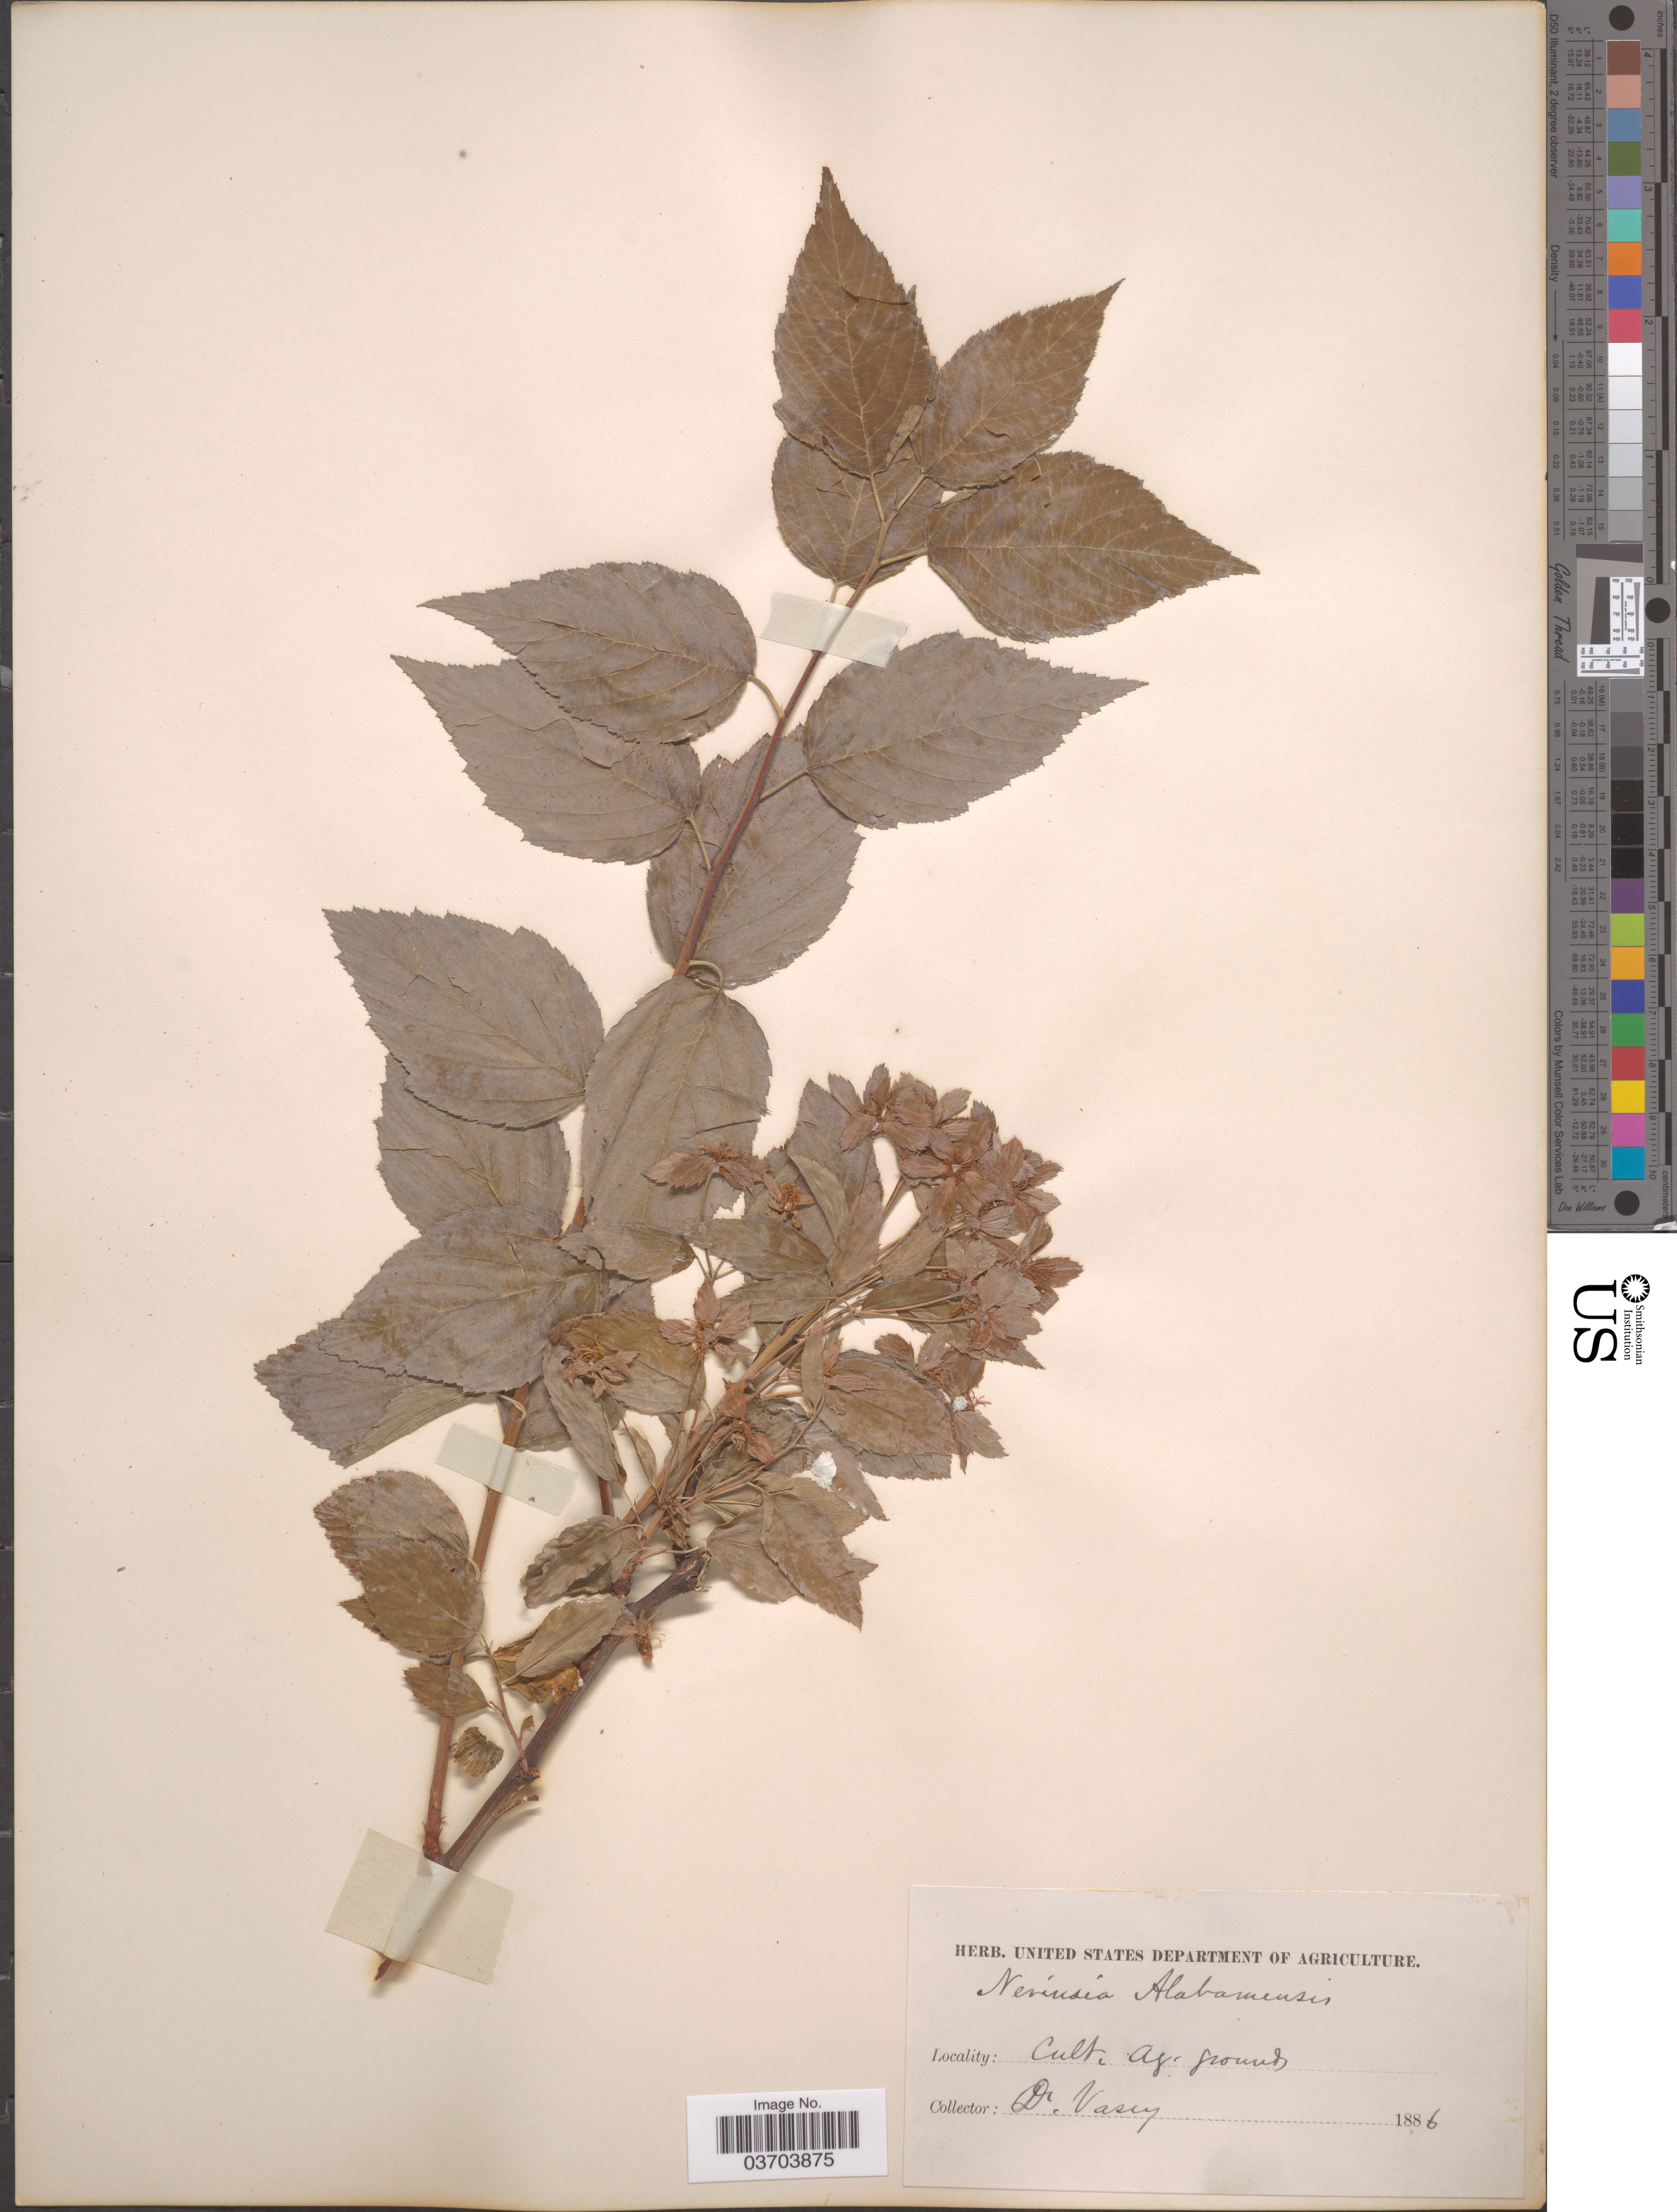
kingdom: Plantae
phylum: Tracheophyta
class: Magnoliopsida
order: Rosales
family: Rosaceae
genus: Neviusia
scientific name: Neviusia alabamensis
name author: A. Gray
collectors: Vasey, --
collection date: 1886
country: United States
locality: Ag. grounds.